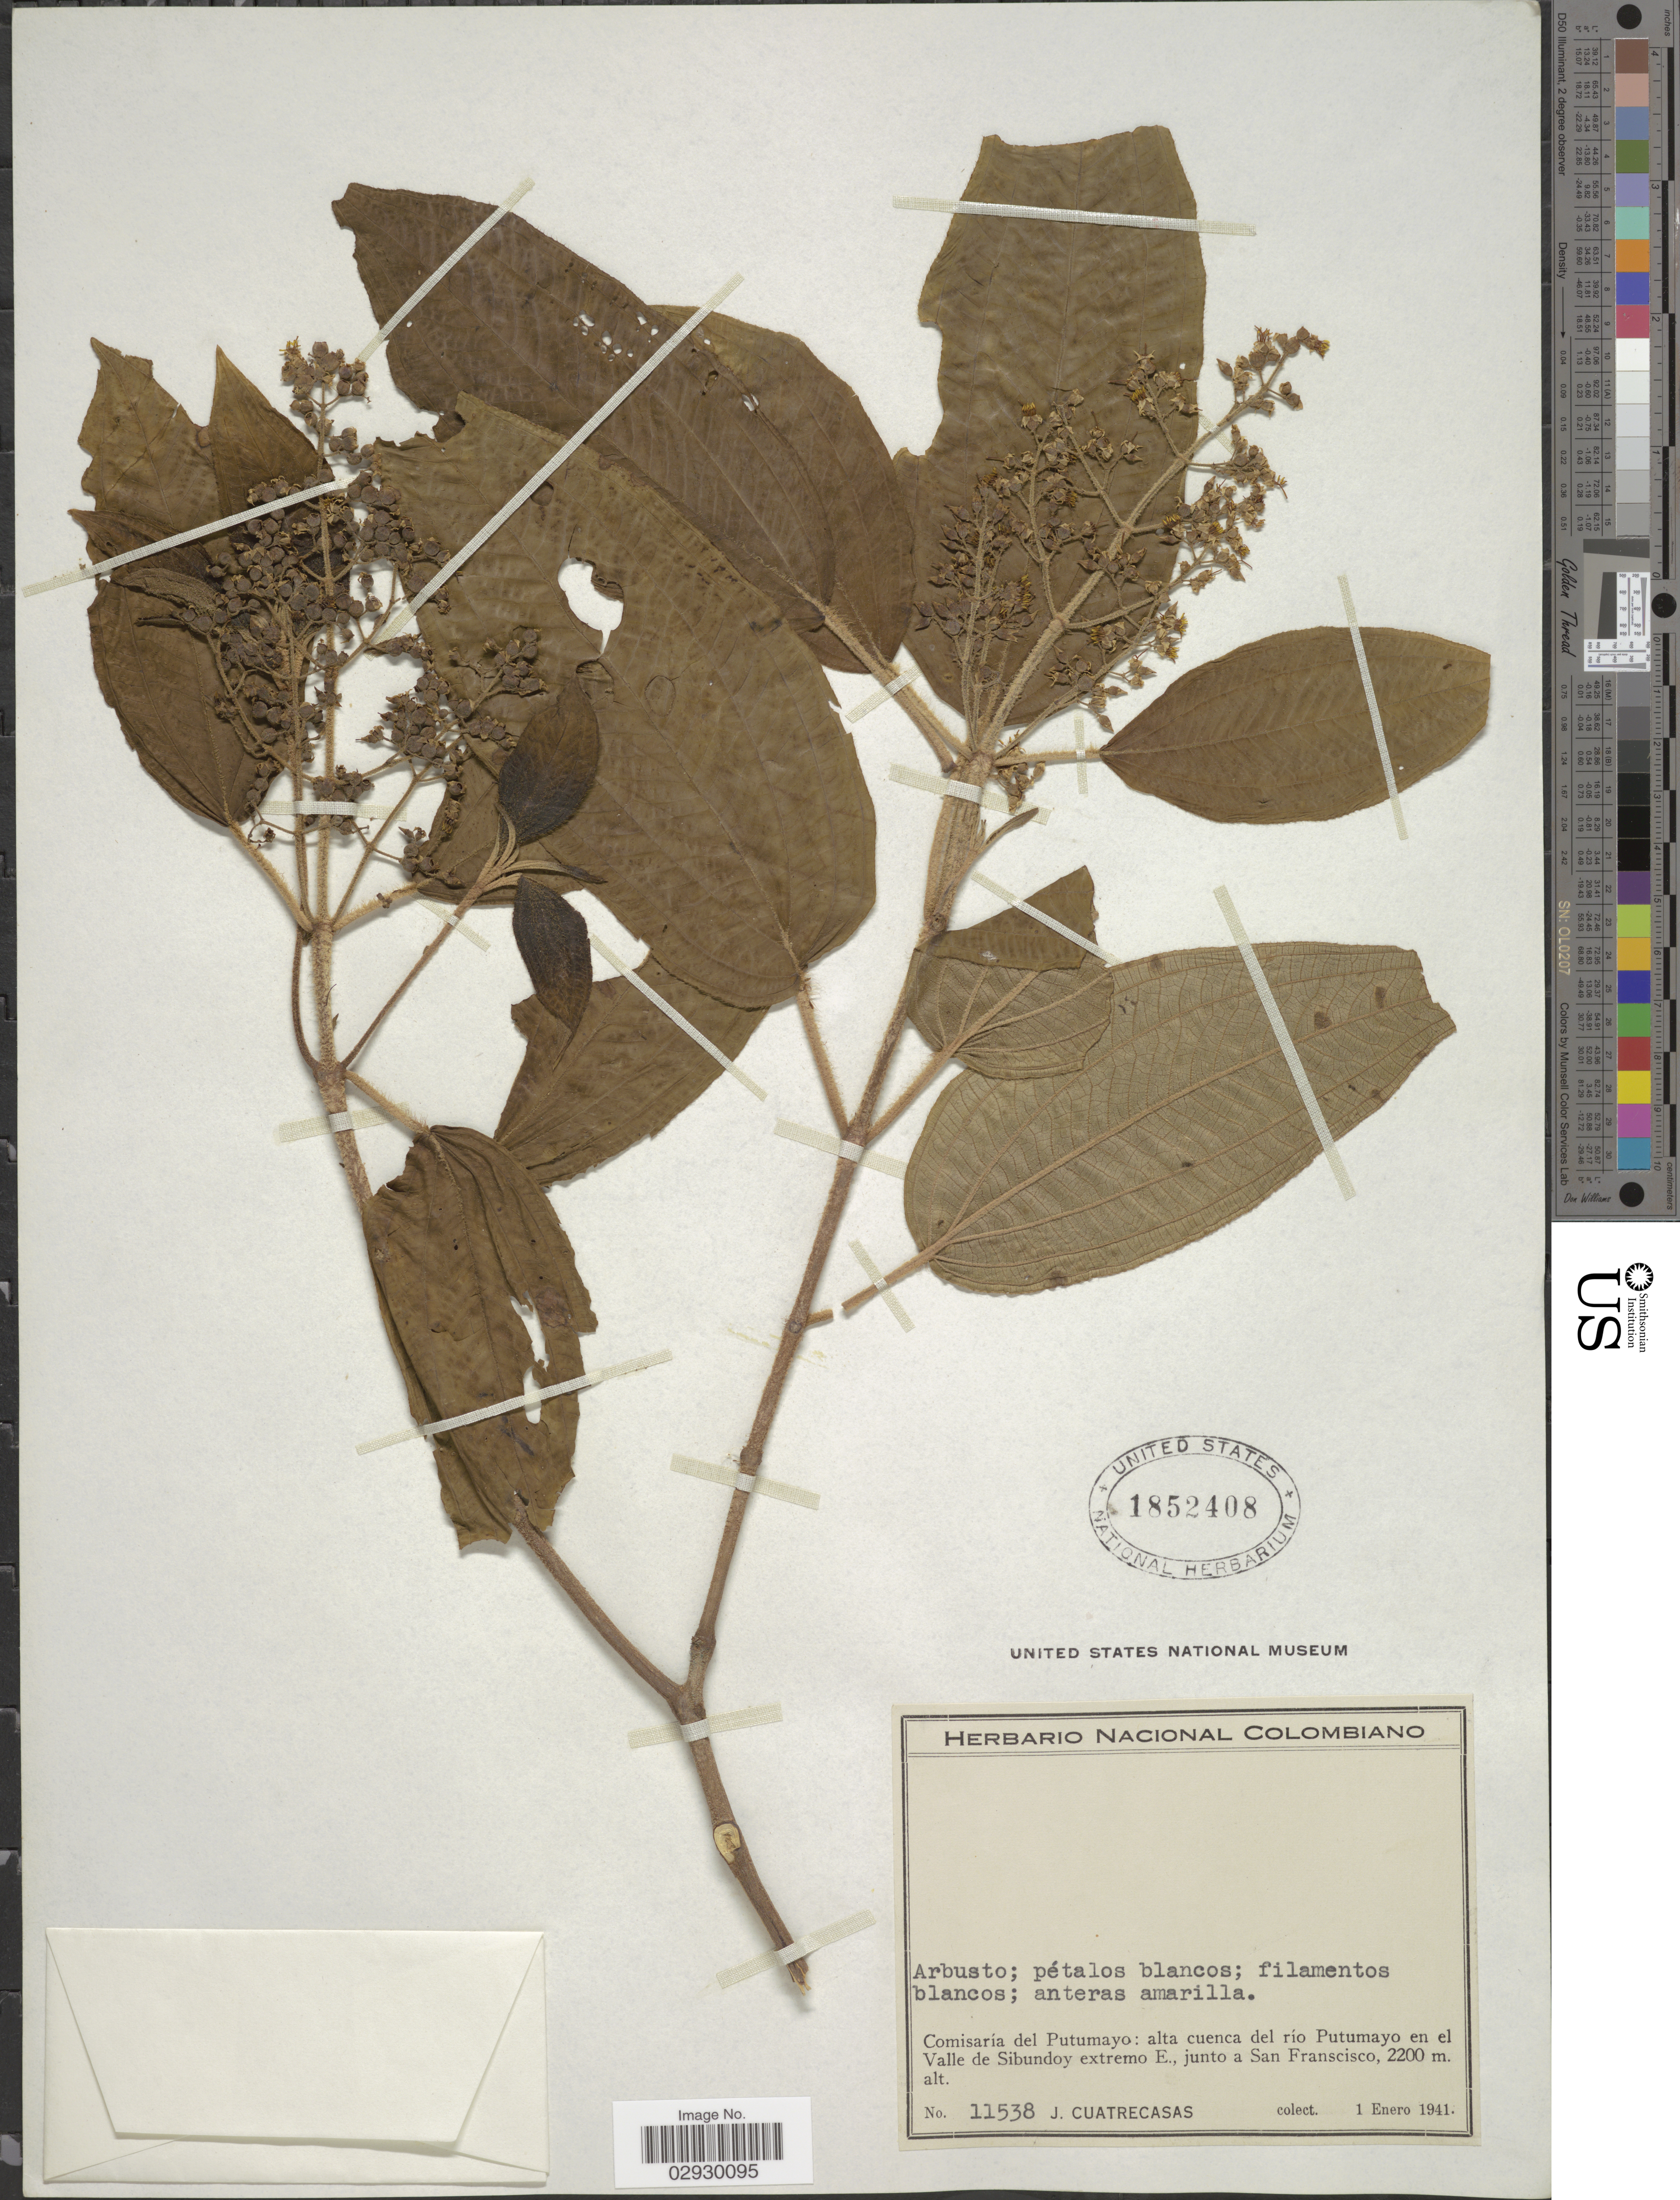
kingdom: Plantae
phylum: Tracheophyta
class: Magnoliopsida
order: Myrtales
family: Melastomataceae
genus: Leandra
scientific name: Leandra subseriata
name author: (Naudin) Cogn.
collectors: J. Cuatrecasas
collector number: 11538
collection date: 1941-01-01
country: Colombia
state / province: Putumayo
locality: Comisaría del Putumayo: alta cuenca del río Putumayo en el Valle de Sibundoy extremo E., junto a San Franscisco.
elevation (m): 2200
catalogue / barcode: US 1852408